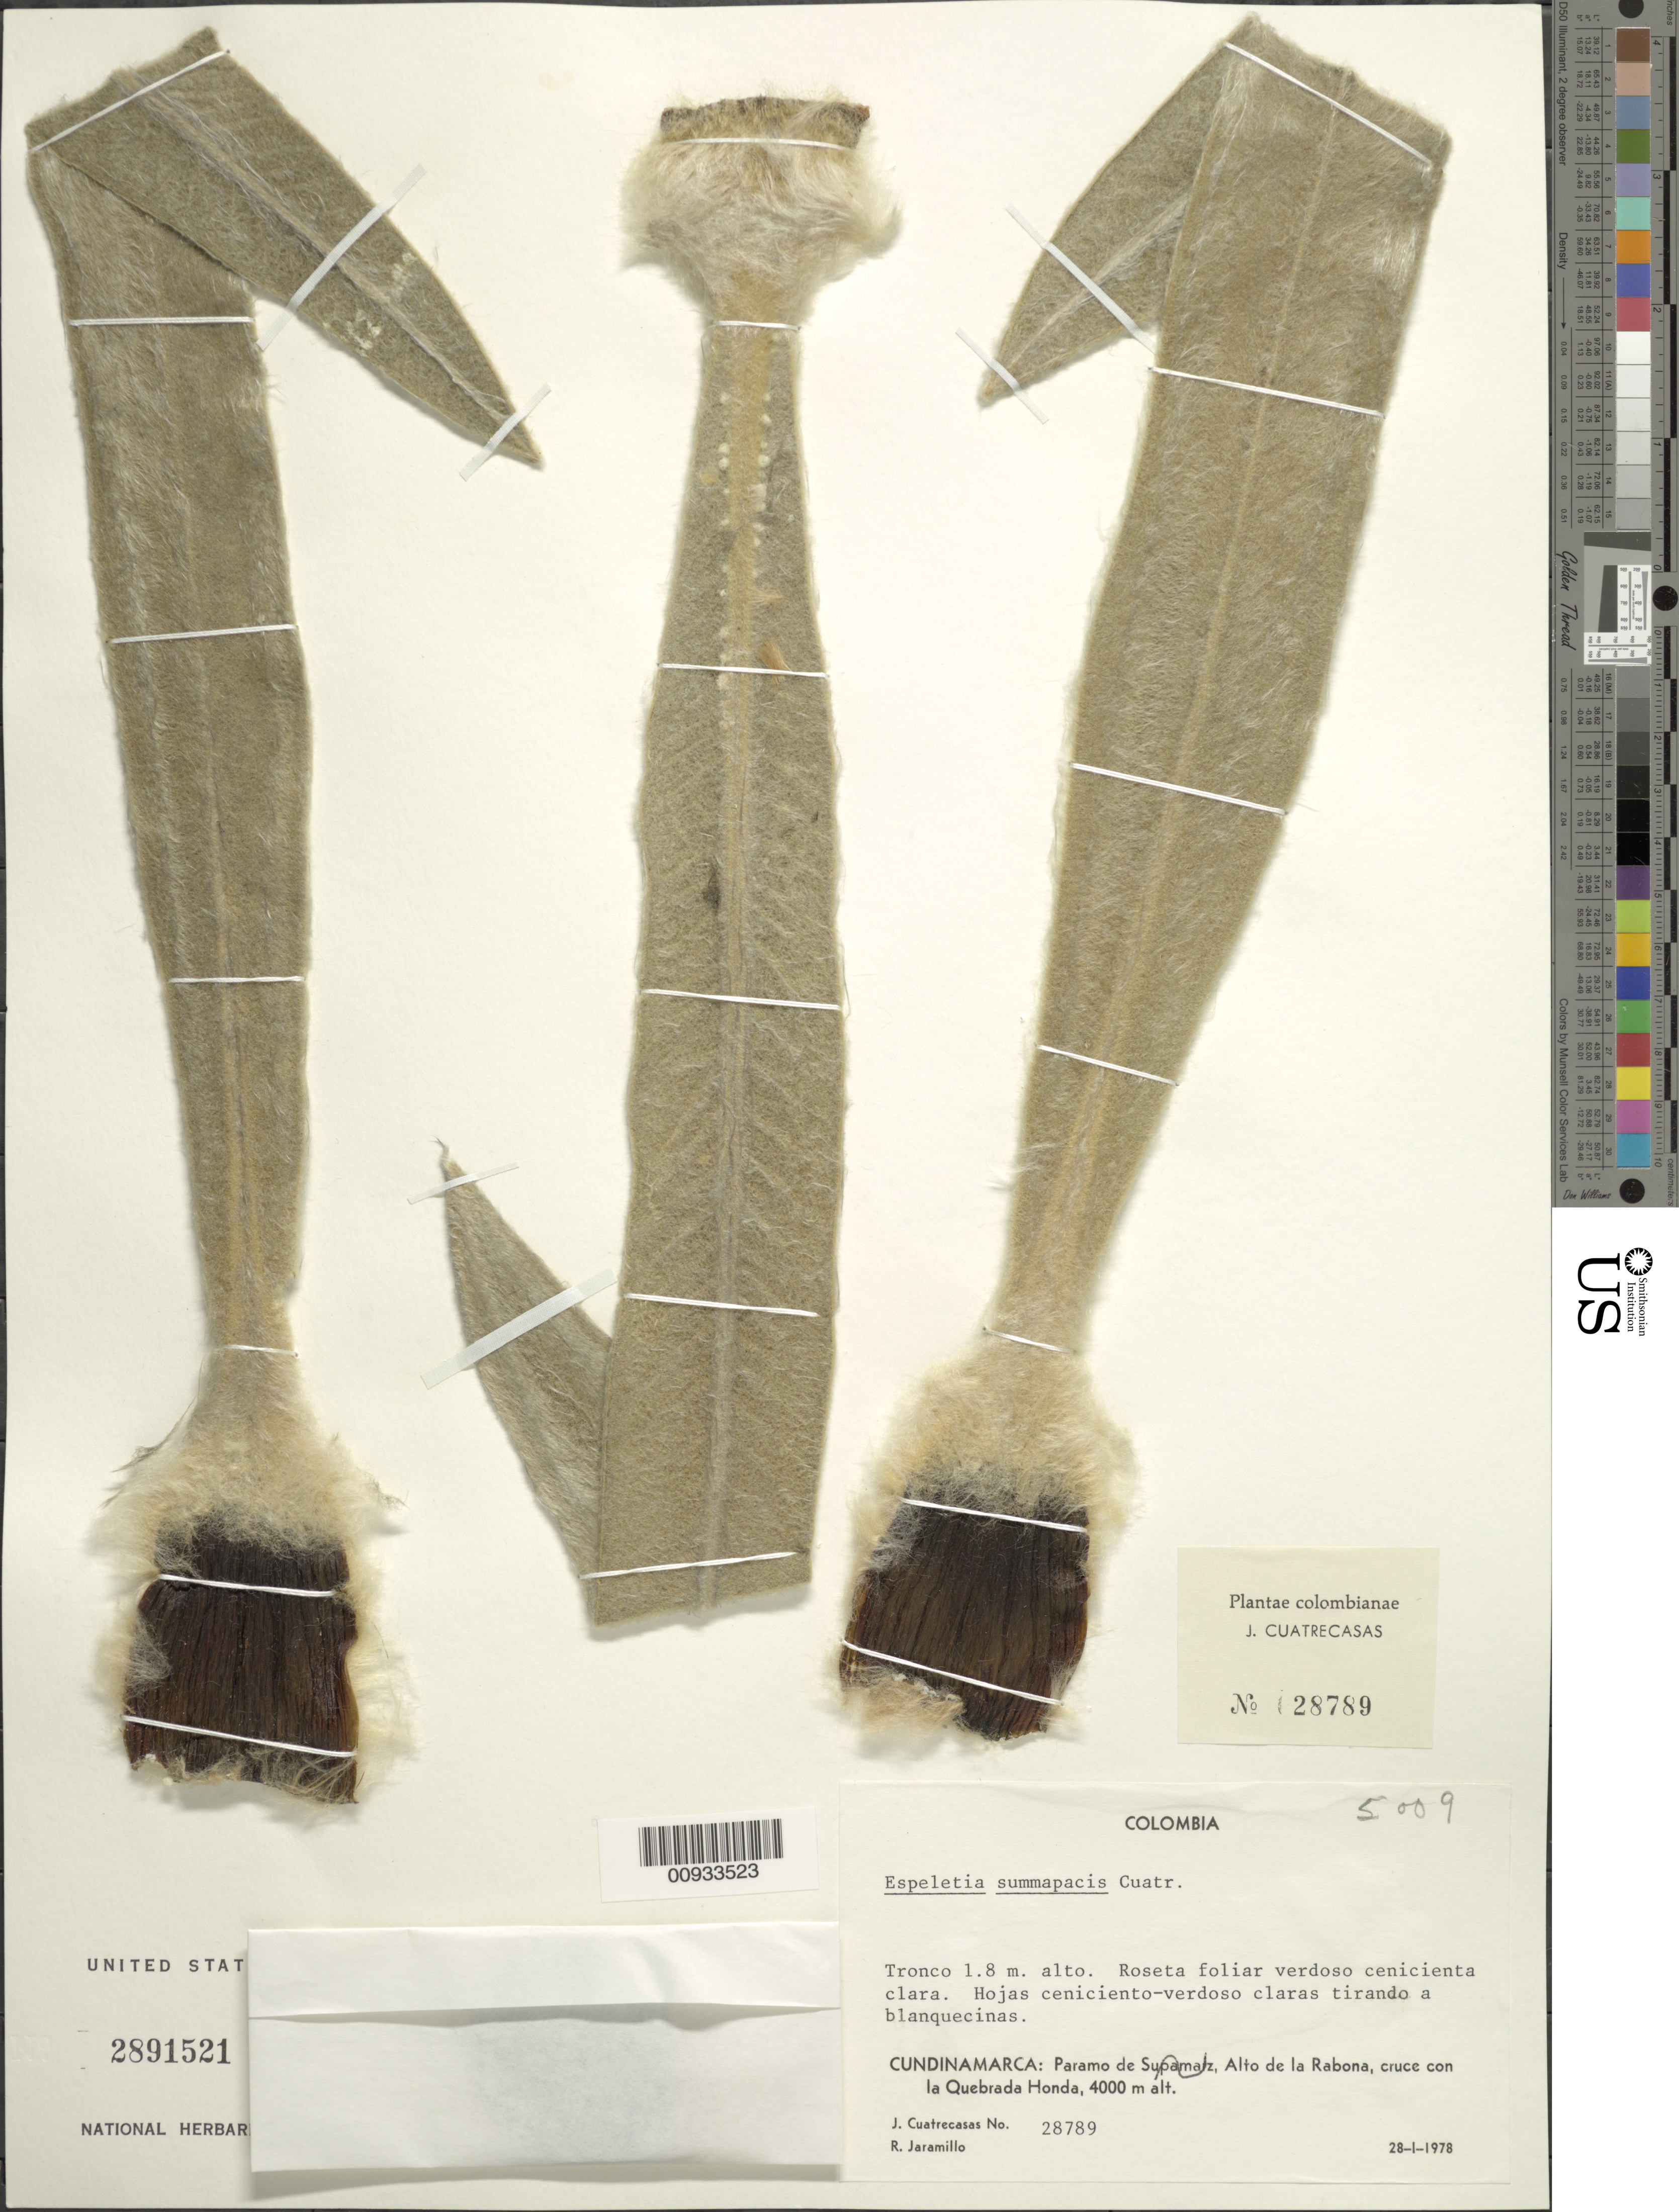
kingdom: Plantae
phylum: Tracheophyta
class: Magnoliopsida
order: Asterales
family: Asteraceae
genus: Espeletia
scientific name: Espeletia summapacis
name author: Cuatrec.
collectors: J. Cuatrecasas & R. Jaramillo M.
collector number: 28789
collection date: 1978-01-28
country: Colombia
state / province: Cundinamarca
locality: Paramo de, Alto de la Rabona, cruce con la Quebrada Honda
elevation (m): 4000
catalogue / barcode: US 2891521